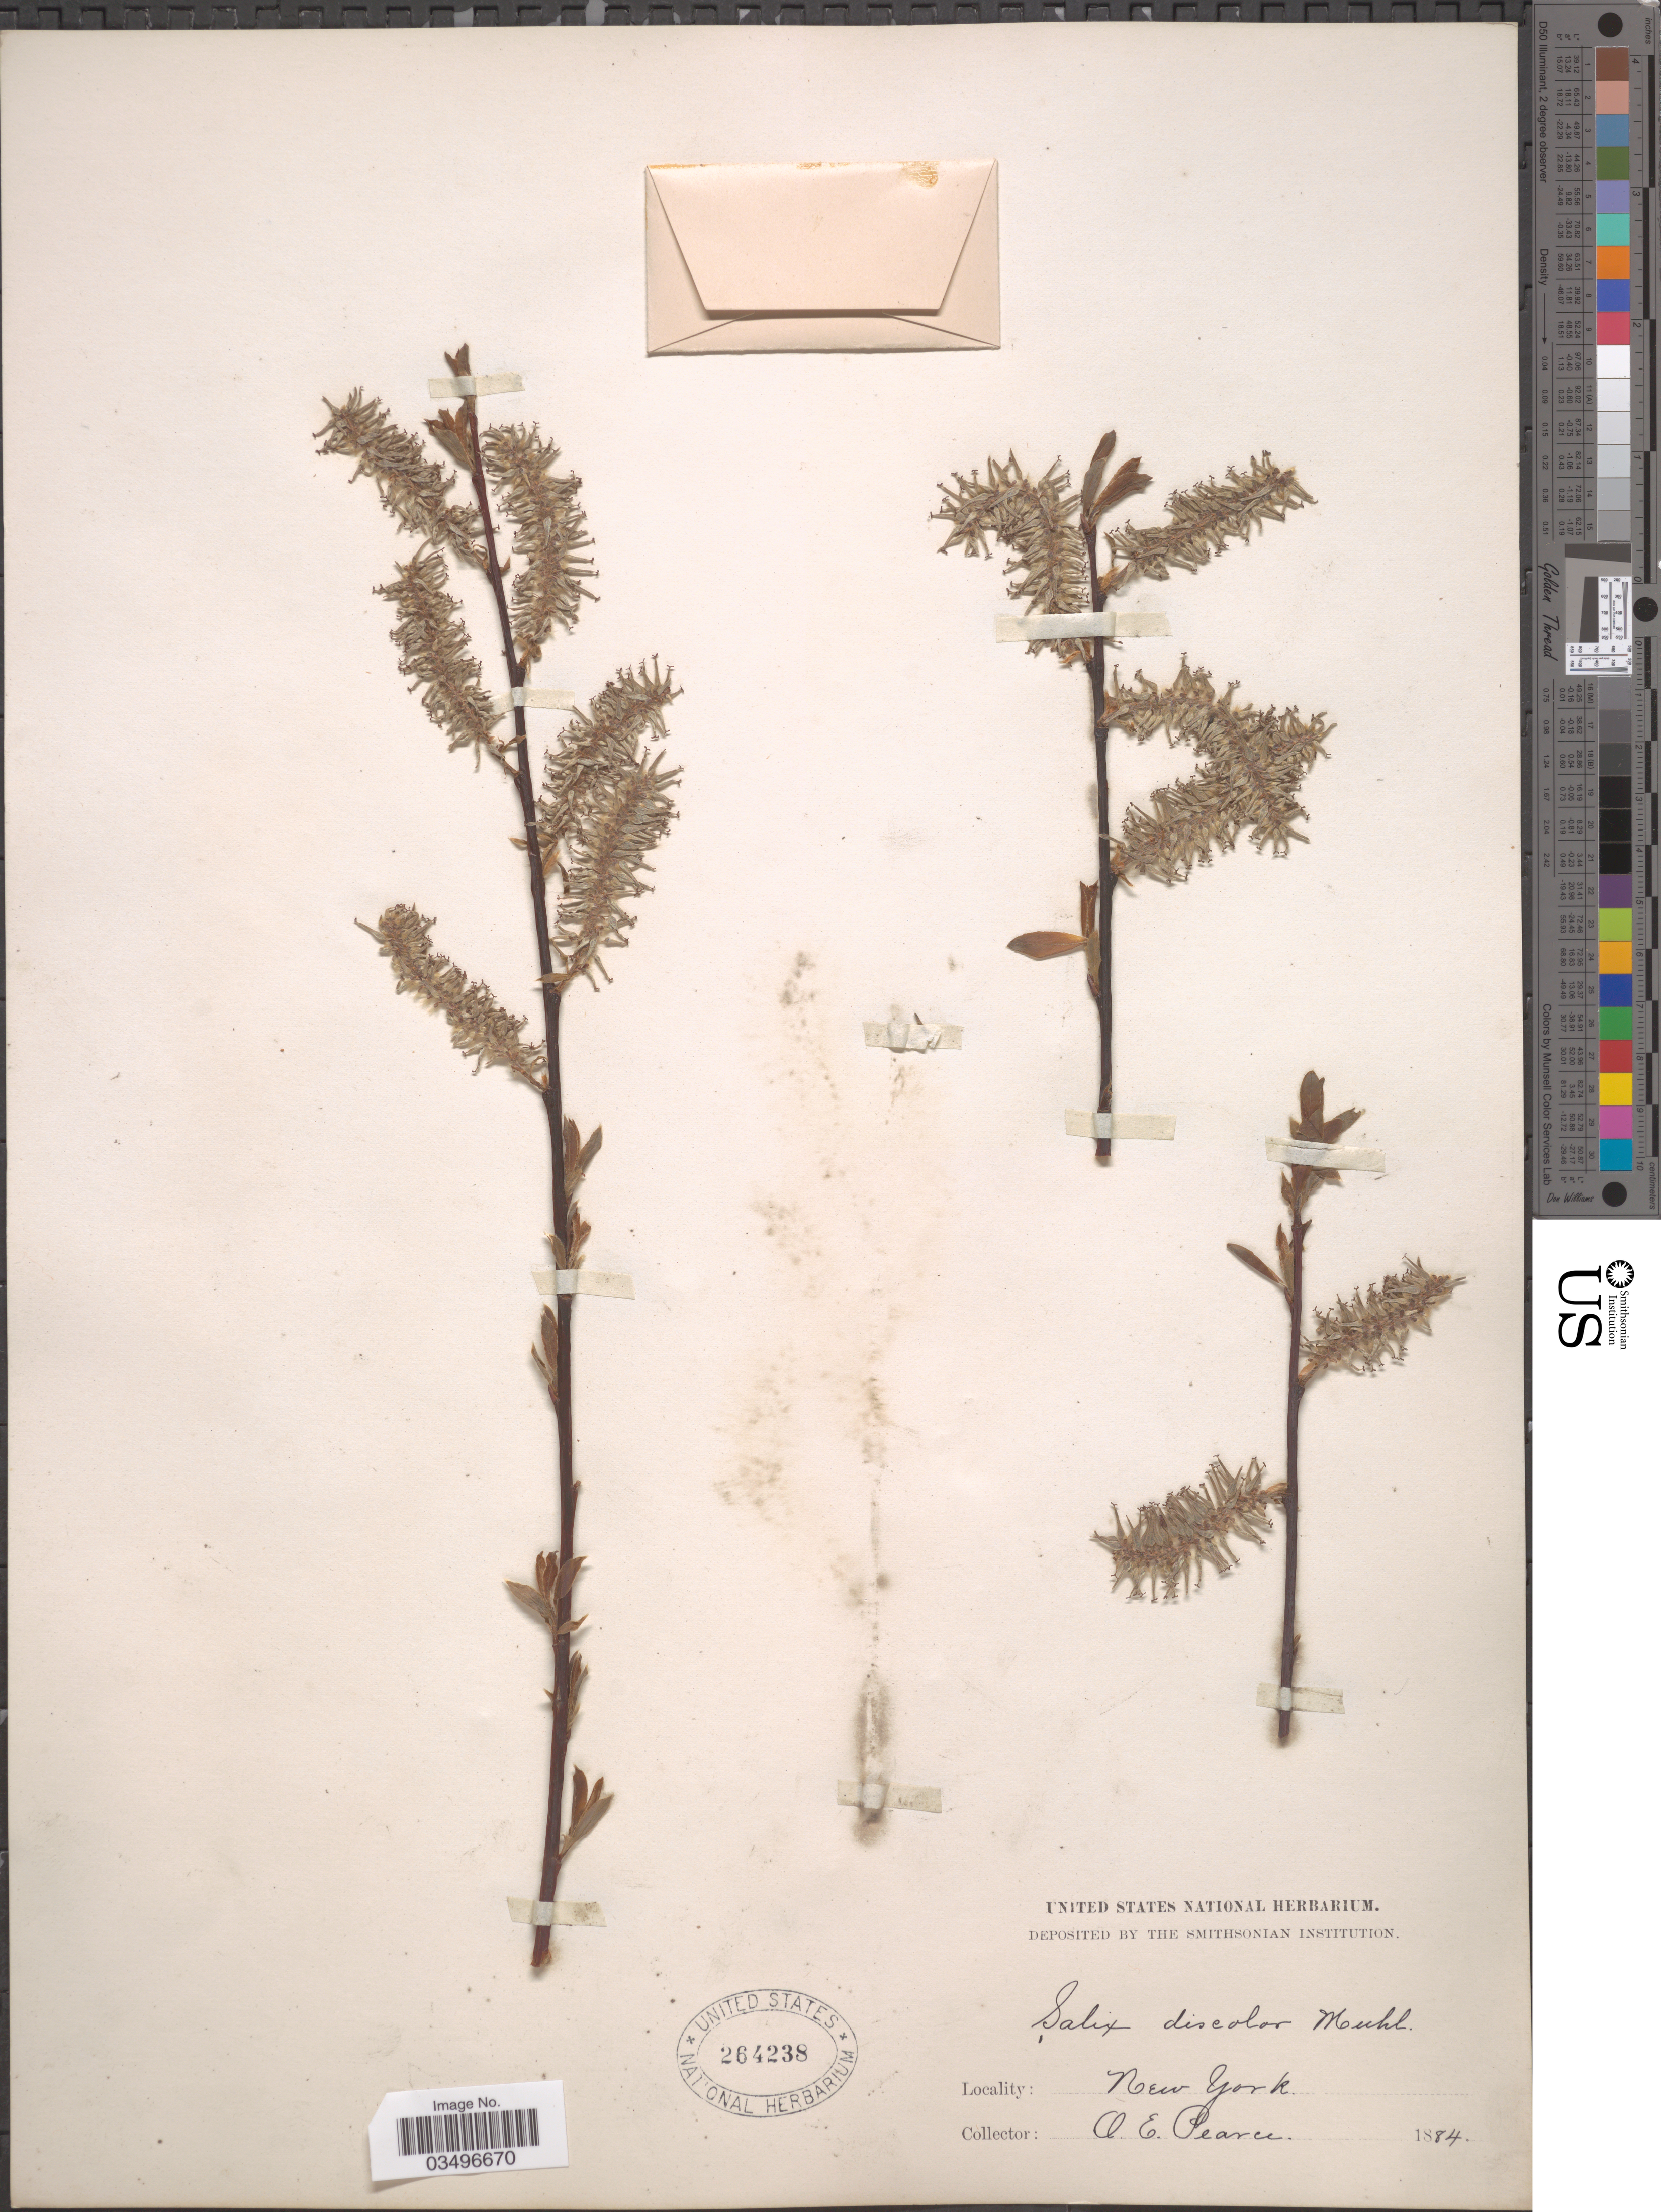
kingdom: Plantae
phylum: Tracheophyta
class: Magnoliopsida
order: Malpighiales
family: Salicaceae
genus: Salix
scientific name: Salix discolor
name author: Muhl.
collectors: O. E. Pearce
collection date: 1884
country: United States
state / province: New York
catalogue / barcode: US 264238